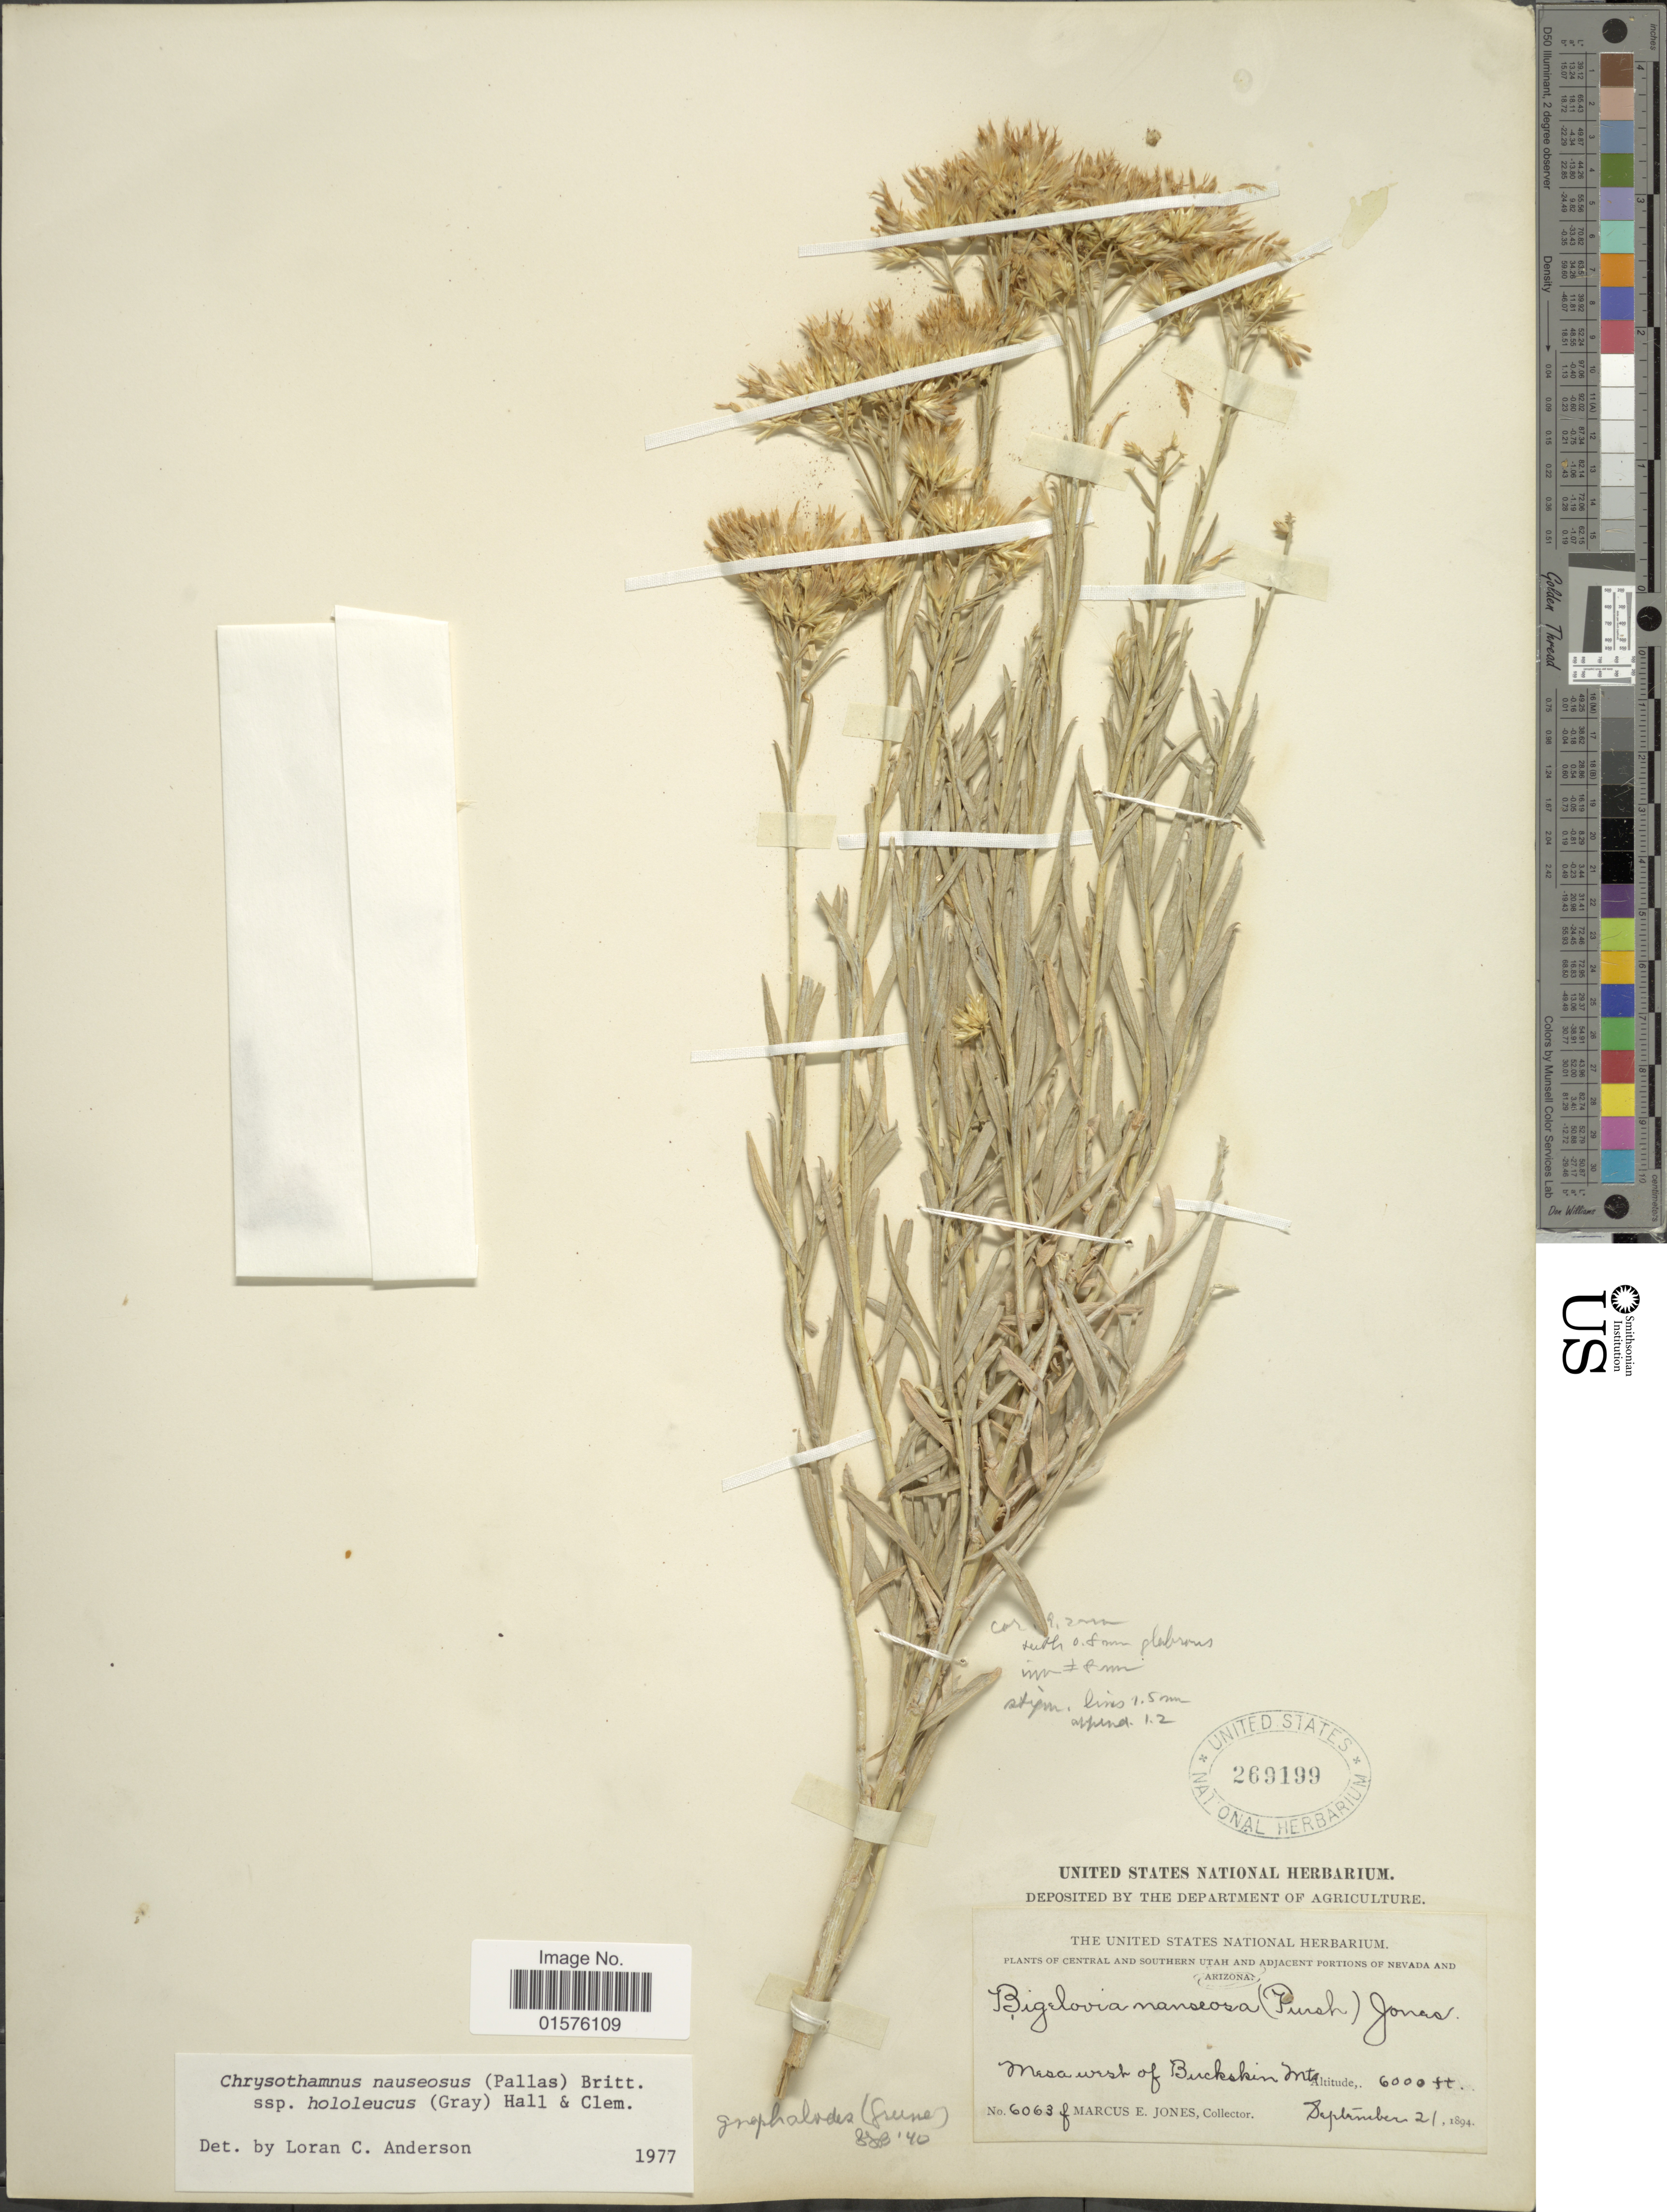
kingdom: Plantae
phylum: Tracheophyta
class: Magnoliopsida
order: Asterales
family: Asteraceae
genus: Ericameria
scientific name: Ericameria nauseosa var. hololeuca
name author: (A. Gray) G.L. Nesom & G.I. Baird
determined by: Urbatsch, Lowell E., Curator (LSU), Louisiana State University (UNITED STATES)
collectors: M. E. Jones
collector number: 6063f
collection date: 1894-09-21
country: United States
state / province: Utah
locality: Central and Southern Utah and adjacent portions of Nevada and Arizona, Mesawesh of Buckskin Mt.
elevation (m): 1829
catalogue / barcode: US 269199